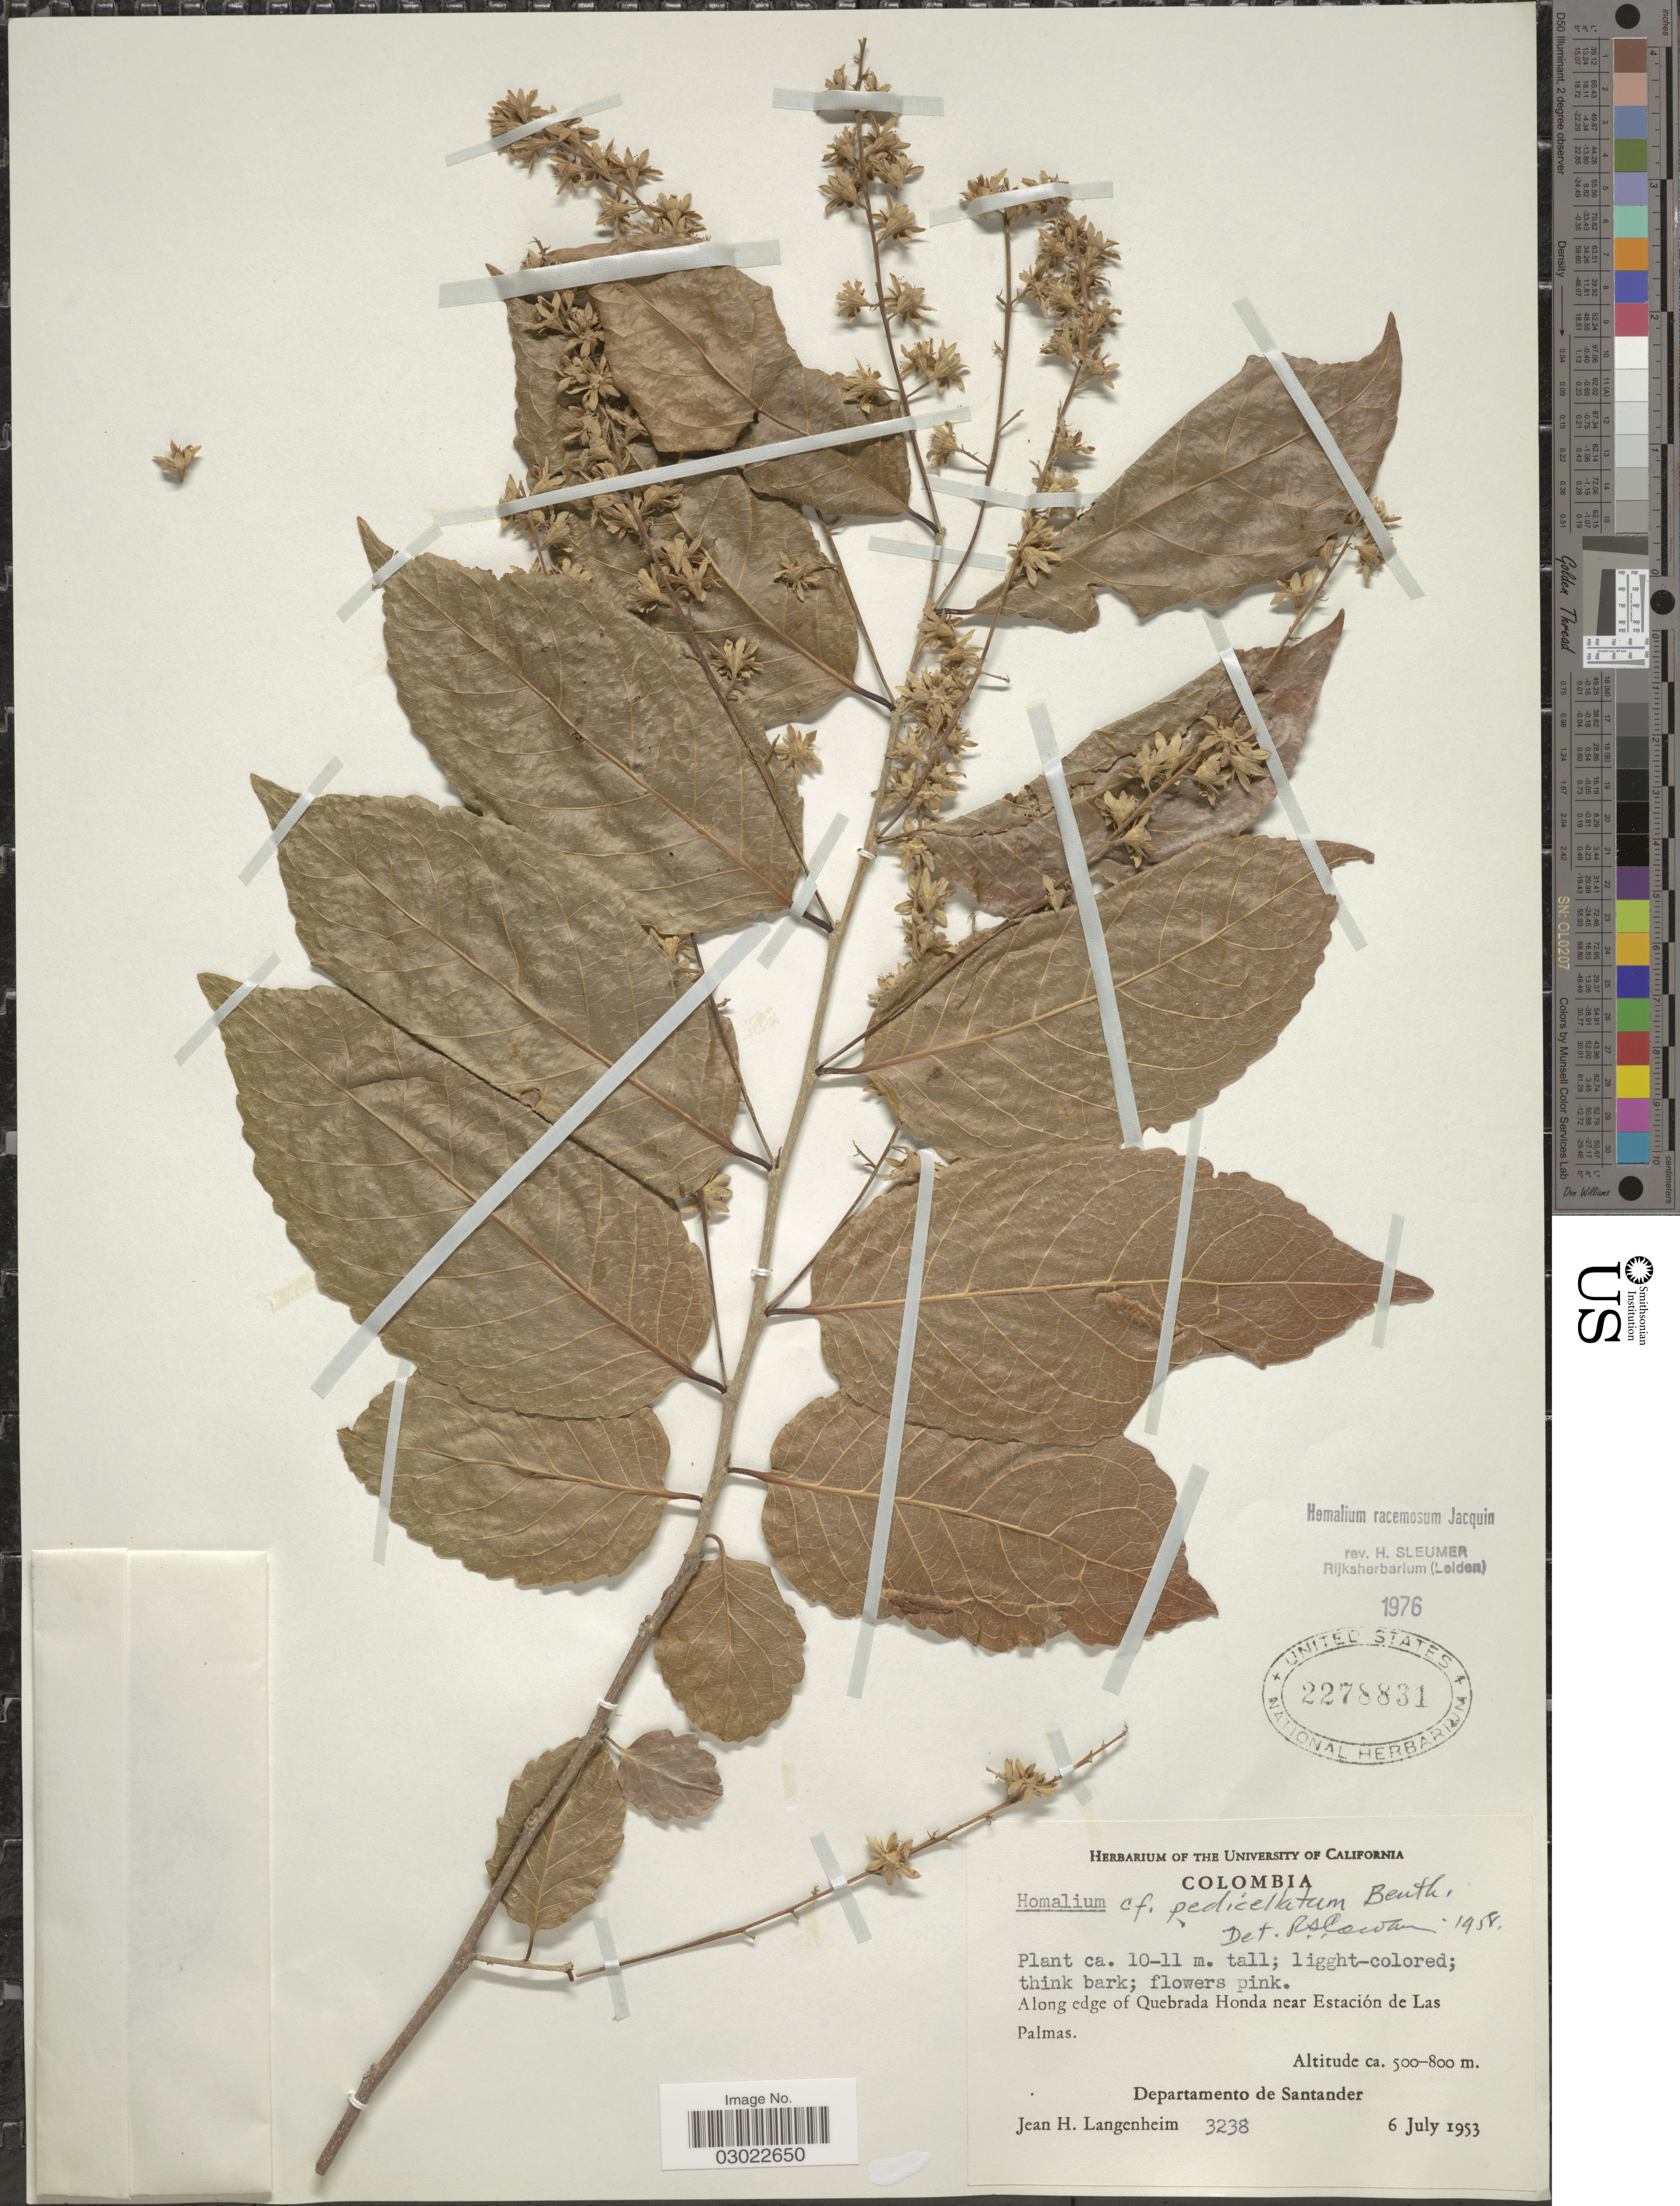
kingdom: Plantae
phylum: Tracheophyta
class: Magnoliopsida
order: Malpighiales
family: Salicaceae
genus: Homalium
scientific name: Homalium racemosum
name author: Jacq.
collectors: J. H. Langenheim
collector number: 3238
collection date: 1953-07-06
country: Colombia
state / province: Santander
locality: Along edge of Quebrada Honda near Estación de Las Palmas. Departamento de Santander.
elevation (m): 500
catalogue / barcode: US 2278831